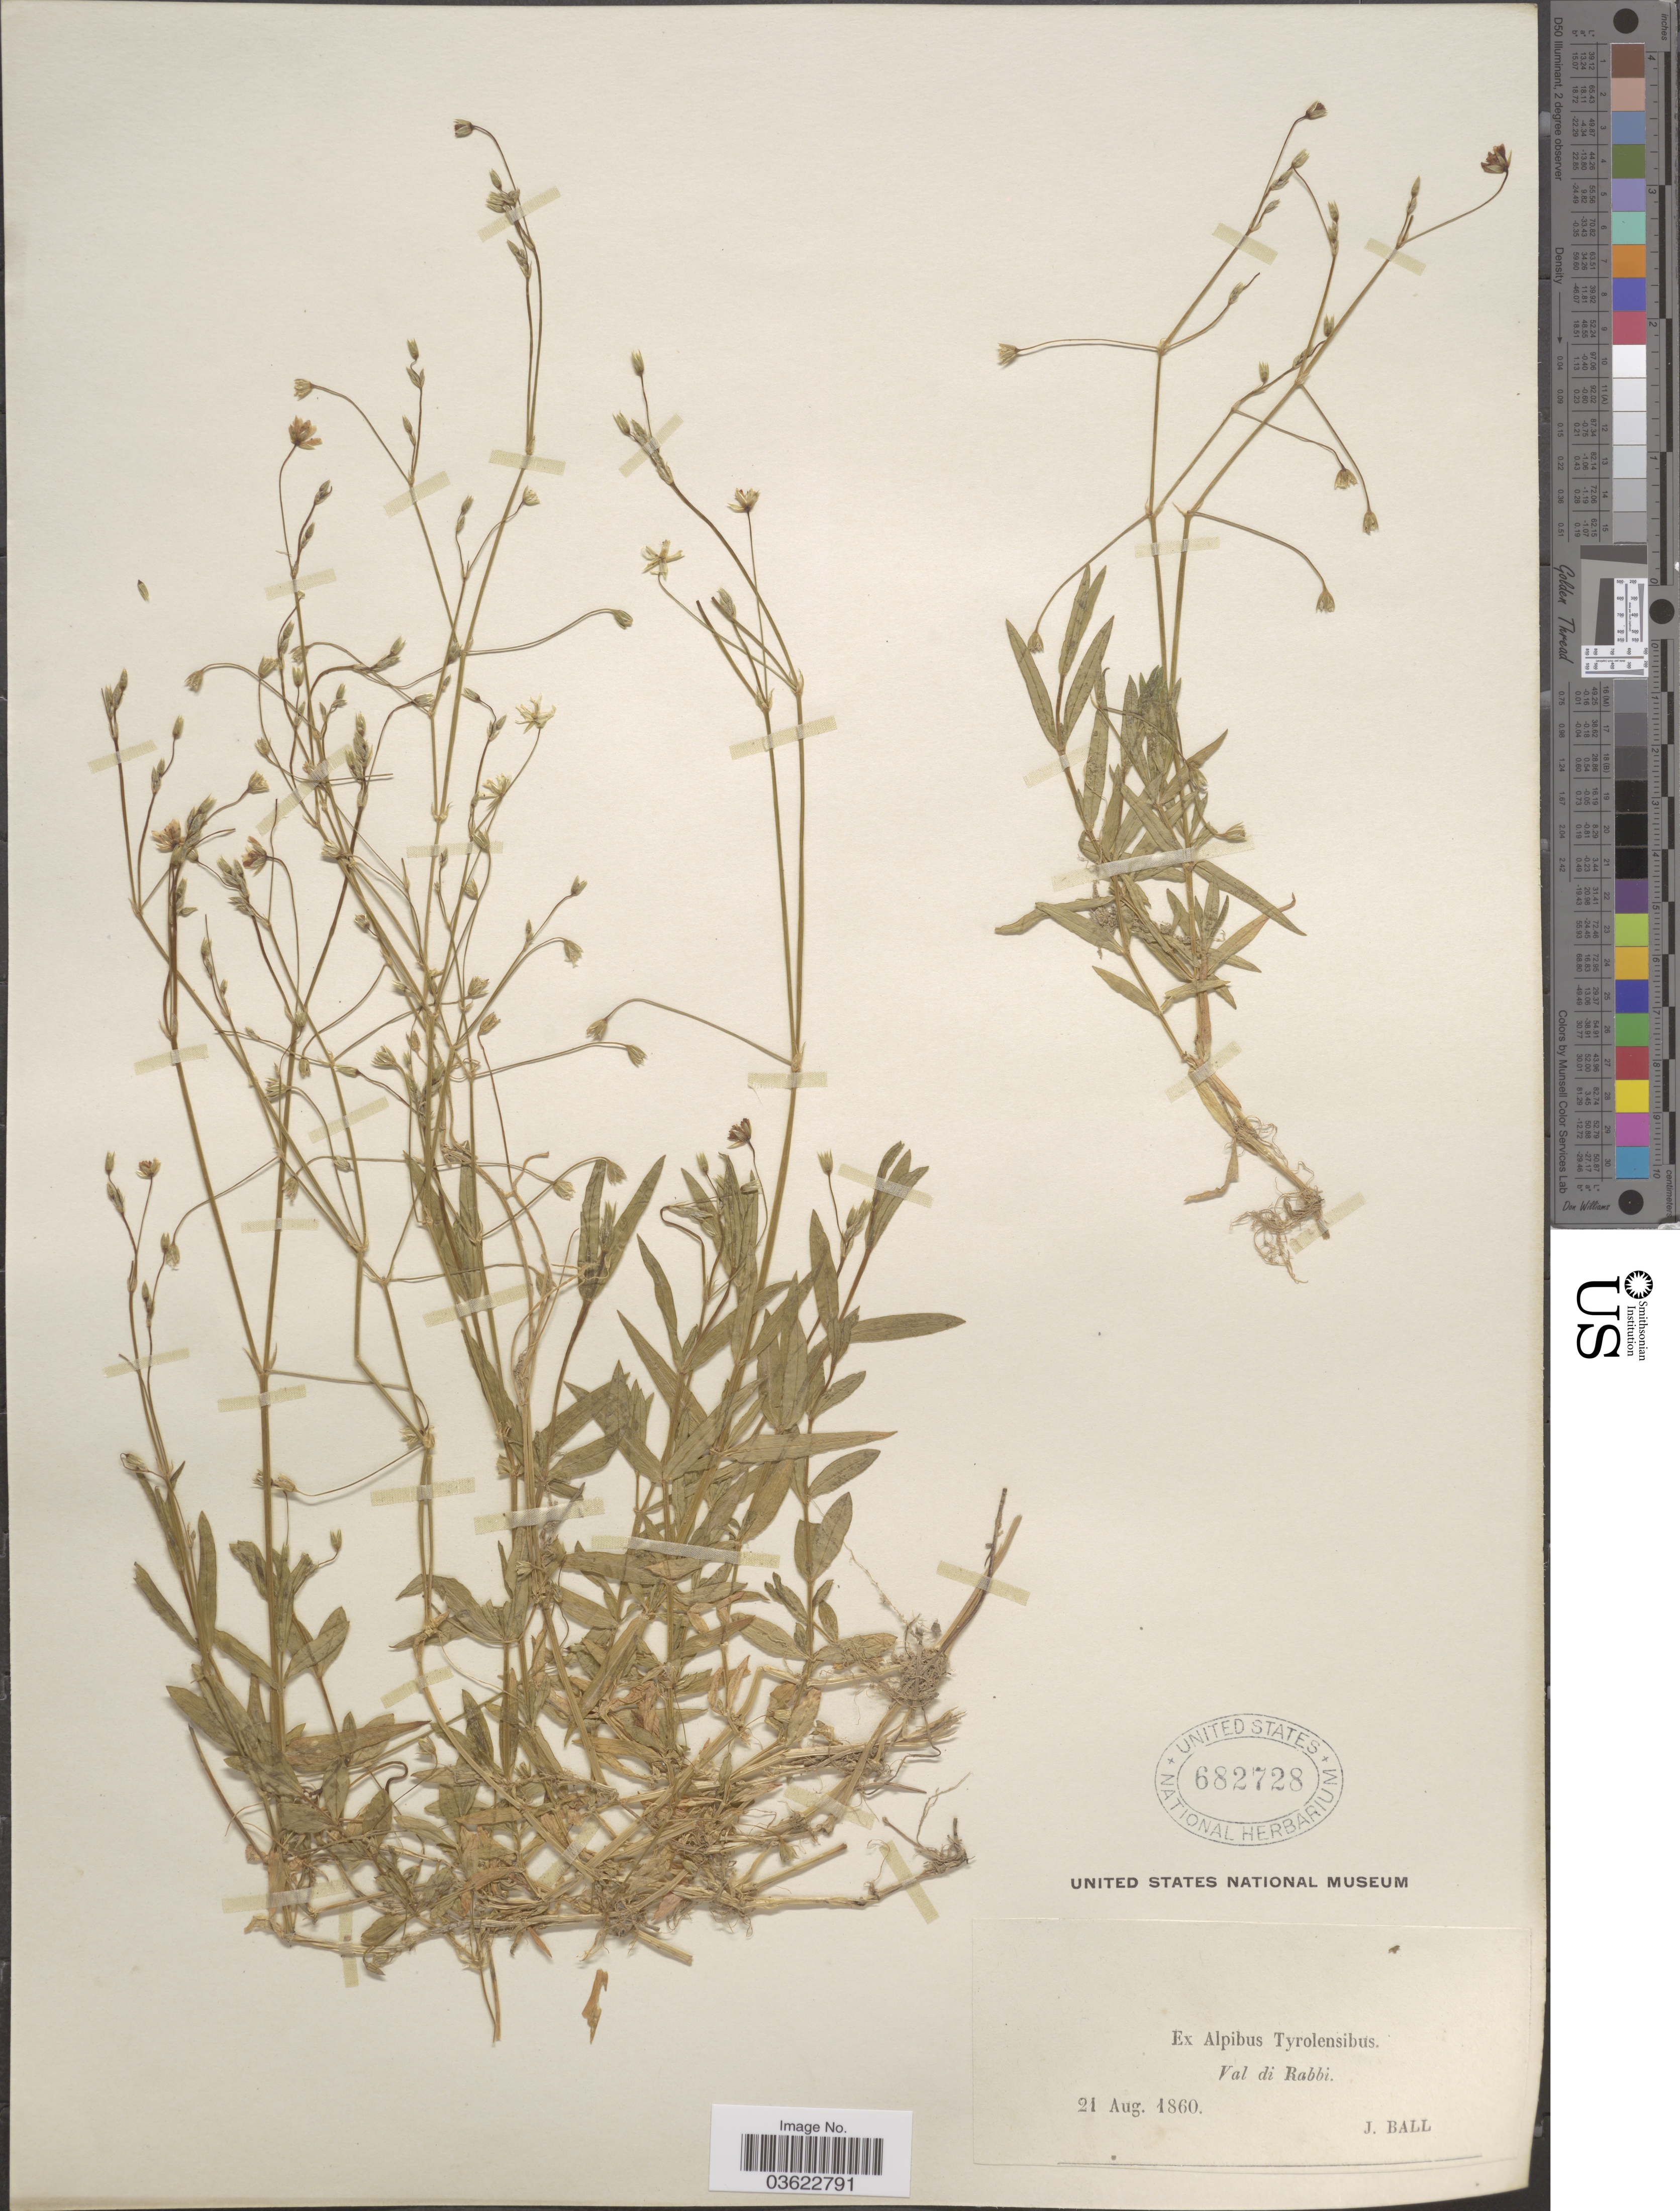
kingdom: Plantae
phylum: Tracheophyta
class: Magnoliopsida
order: Caryophyllales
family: Caryophyllaceae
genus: Arenaria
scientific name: Arenaria sp.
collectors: J. Ball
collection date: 1860-08-21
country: Italy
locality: Ex Alpibus Tyrolensibus. Val di Rabbi.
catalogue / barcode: US 682728